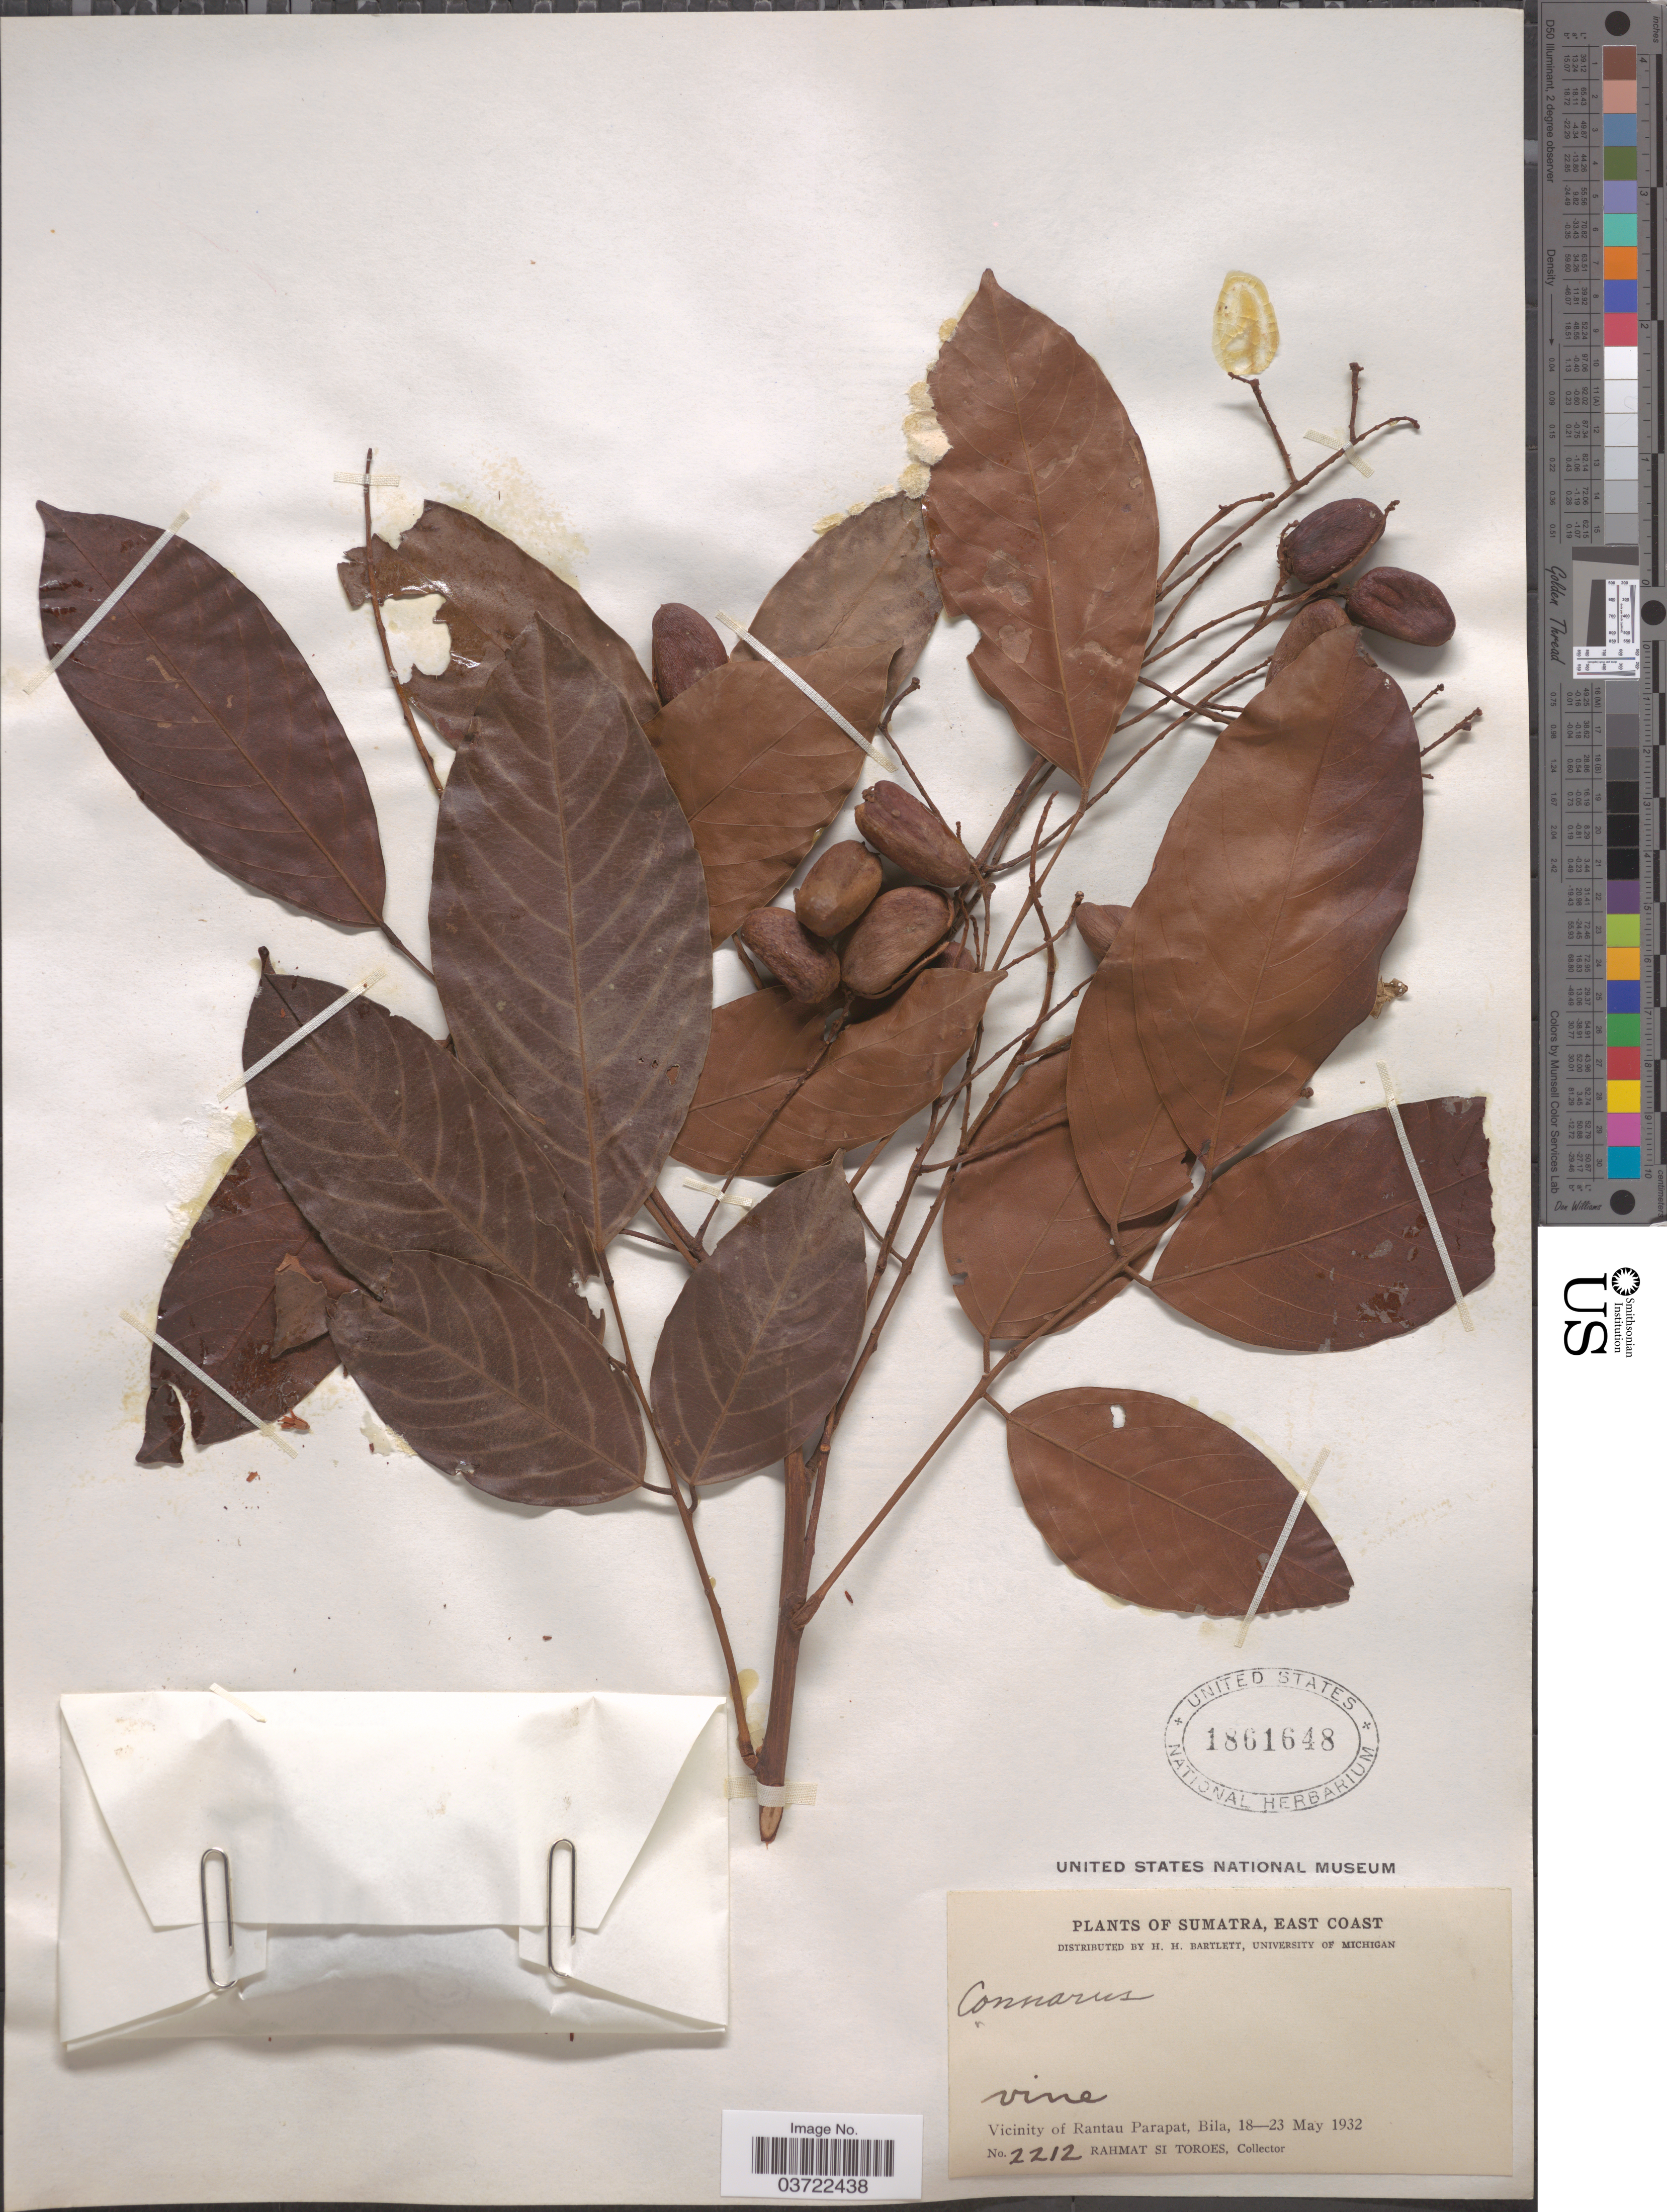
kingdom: Plantae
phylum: Tracheophyta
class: Magnoliopsida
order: Oxalidales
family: Connaraceae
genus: Connarus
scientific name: Connarus sp.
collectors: Rahmat Si Boeea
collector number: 2212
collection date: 1932-05-18/1932-05-23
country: Indonesia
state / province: Sumatra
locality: East Coast. Vicinity of Rantua Parapat, Bila.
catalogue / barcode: US 1861648